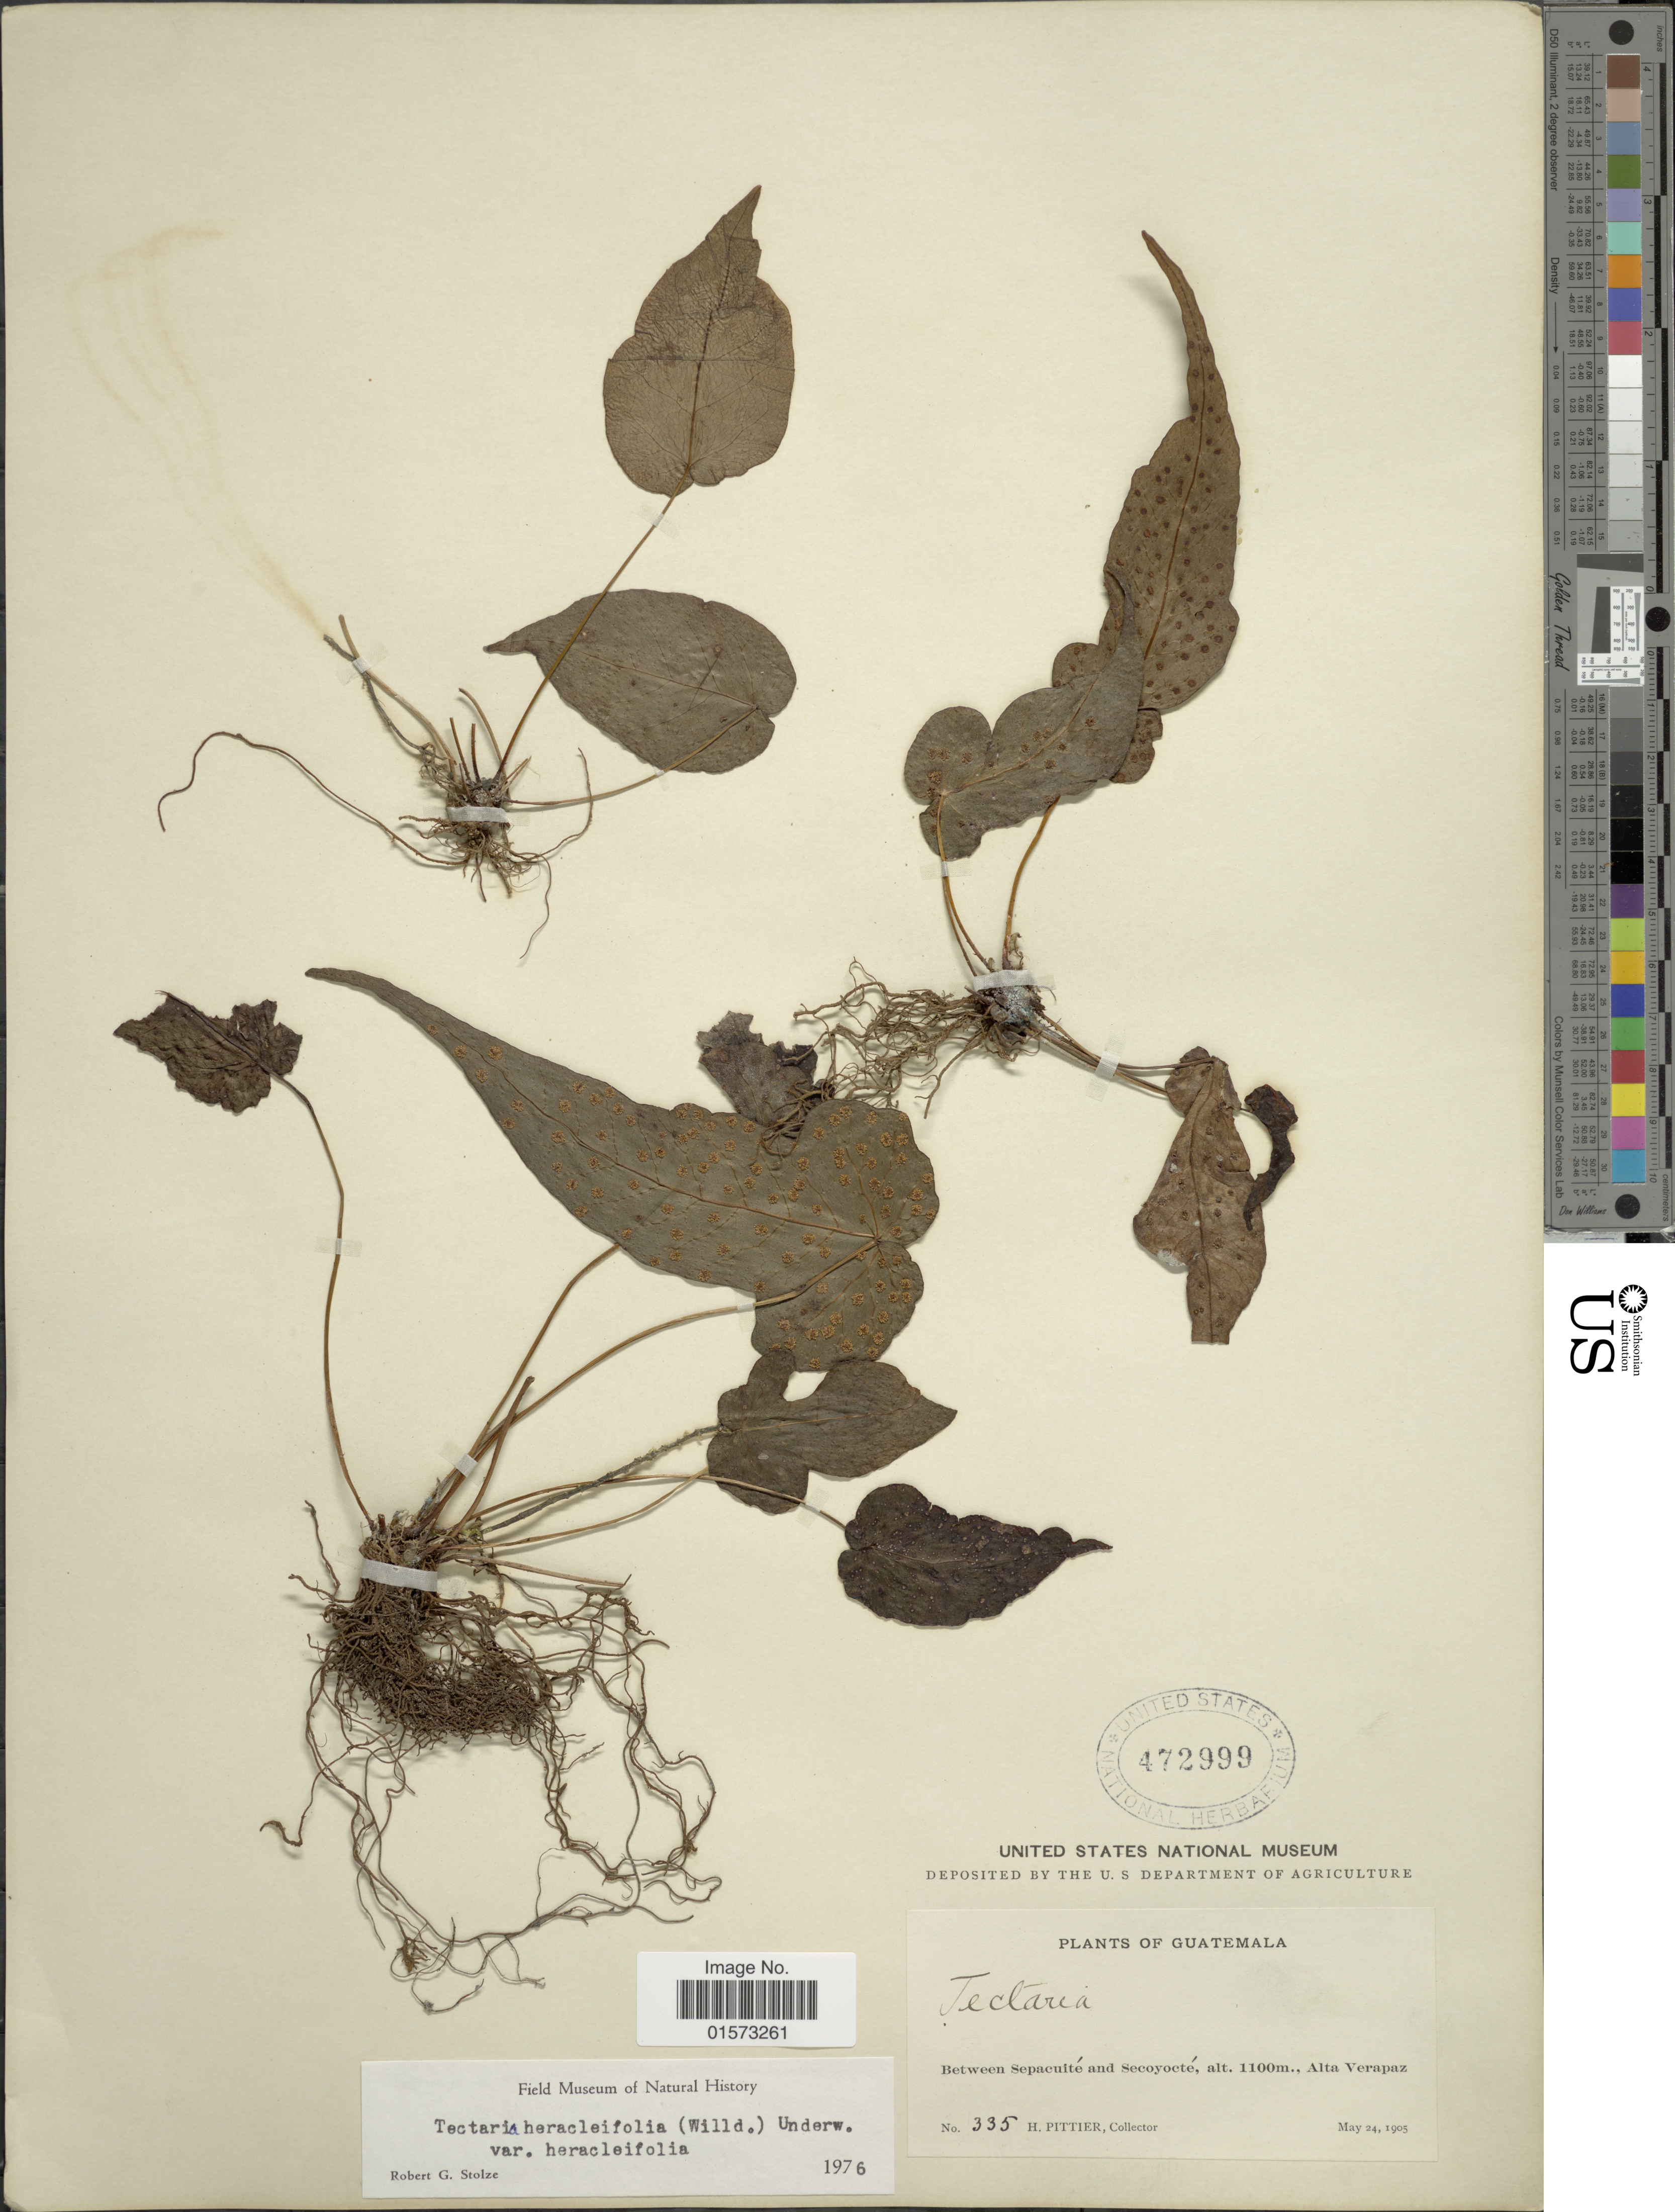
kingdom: Plantae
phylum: Tracheophyta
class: Polypodiopsida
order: Polypodiales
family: Tectariaceae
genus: Tectaria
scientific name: Tectaria heracleifolia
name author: (Willd.) Underw.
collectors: H. F. Pittier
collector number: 335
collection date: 1903-05-24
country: Guatemala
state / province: Alta Verapaz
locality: Between Sepacuite and Secoyocte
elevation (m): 1100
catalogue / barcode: US 472999